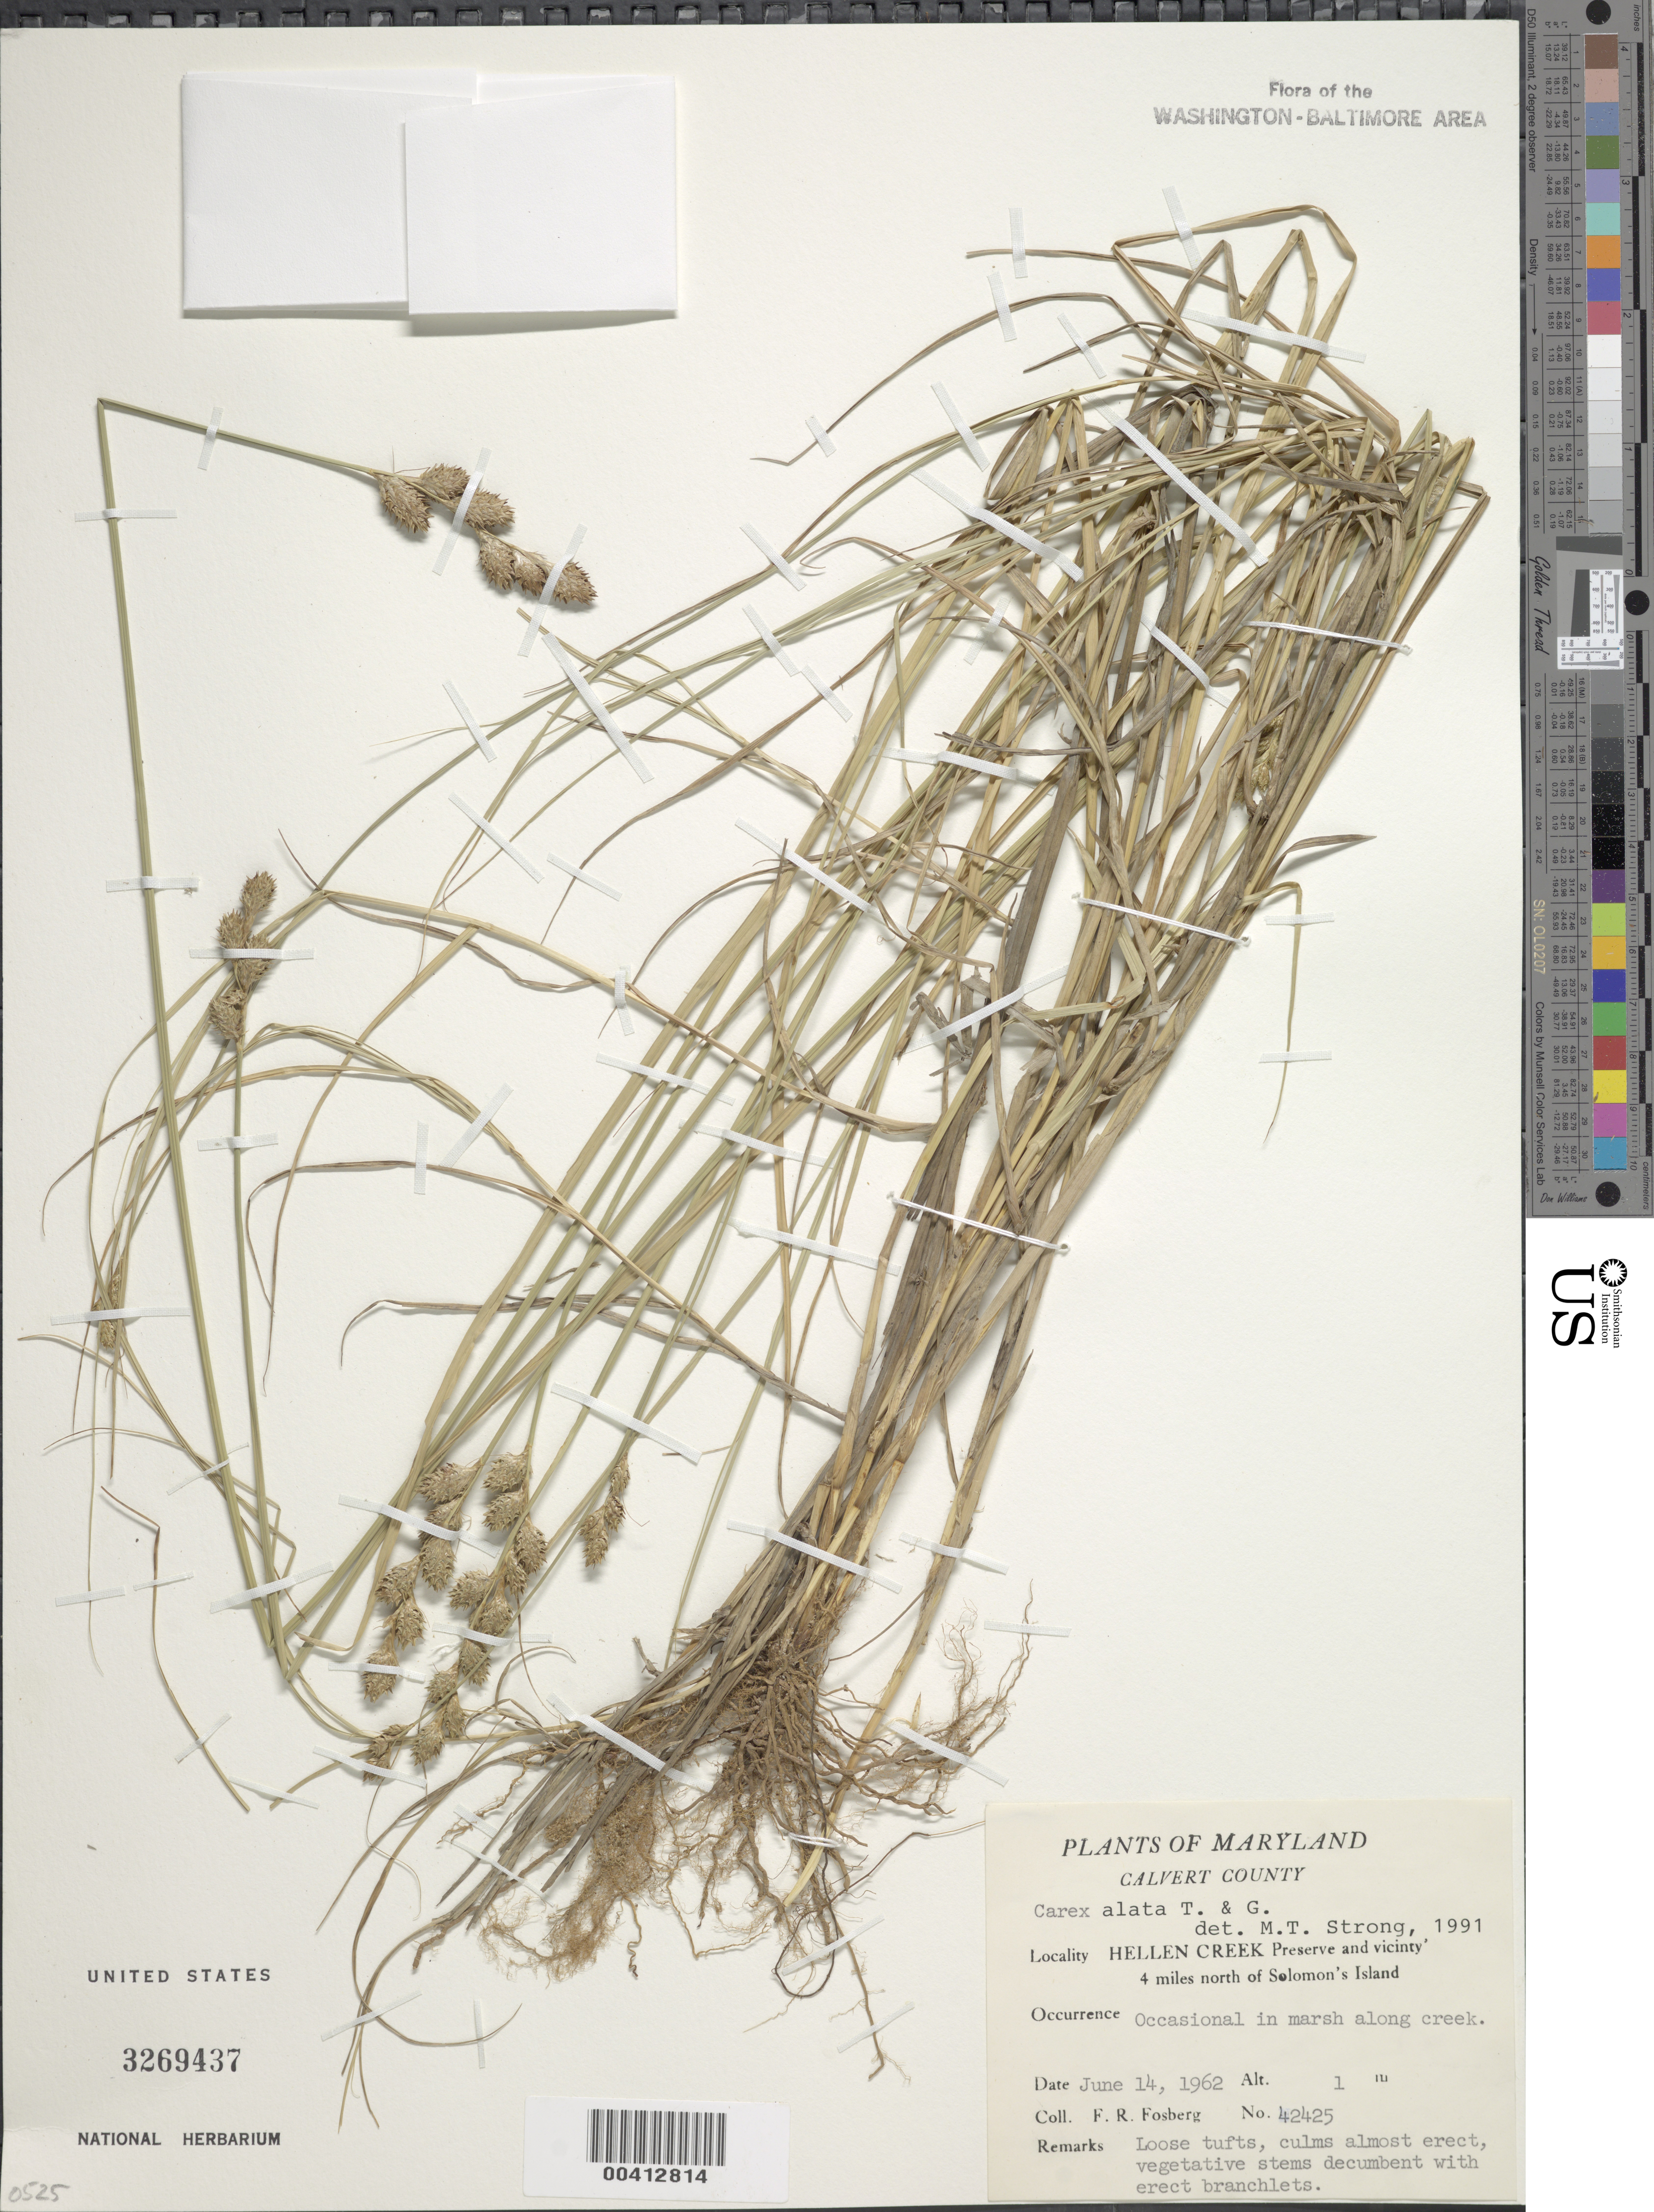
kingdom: Plantae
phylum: Tracheophyta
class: Liliopsida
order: Poales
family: Cyperaceae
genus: Carex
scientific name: Carex alata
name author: Torr.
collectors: F. R. Fosberg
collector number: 42425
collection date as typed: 14 Jun 1962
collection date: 1962-06-14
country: United States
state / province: Maryland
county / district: Calvert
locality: Hellen Creek Preserve, N of Solomon's Island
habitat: In marsh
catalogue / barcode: US 3269437